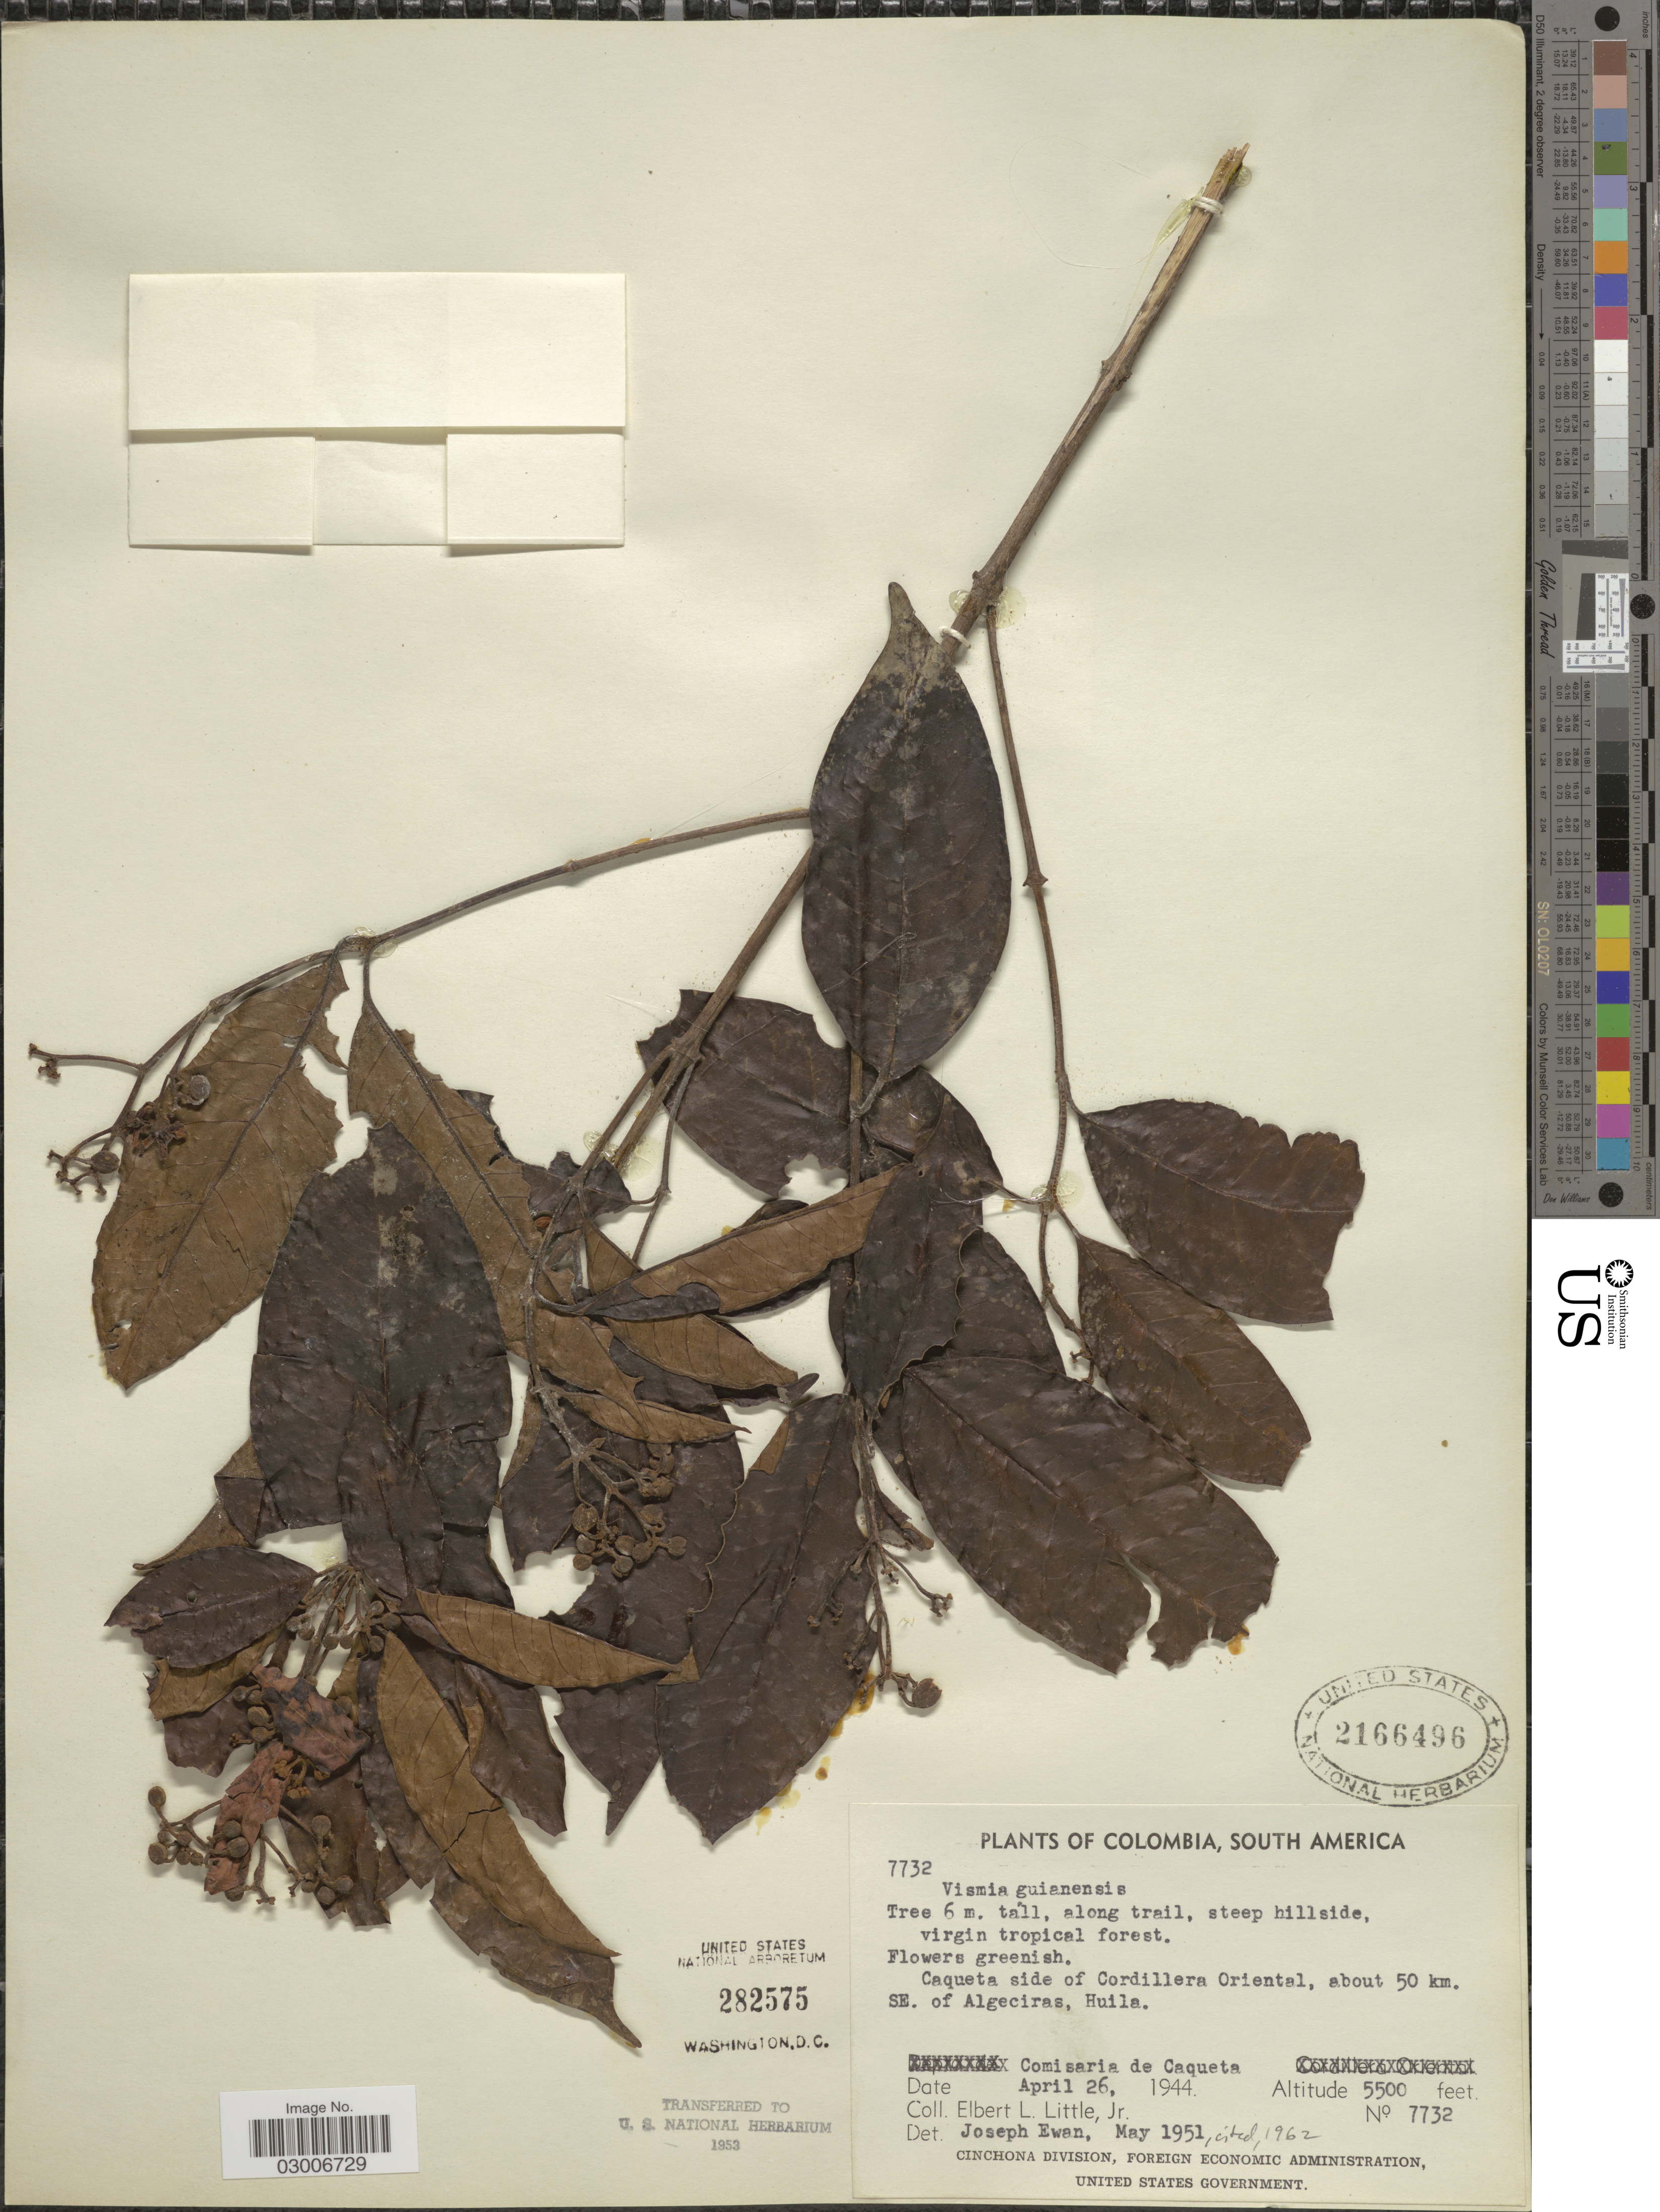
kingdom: Plantae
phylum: Tracheophyta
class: Magnoliopsida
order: Malpighiales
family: Hypericaceae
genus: Vismia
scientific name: Vismia guianensis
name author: (Aubl.) Pers.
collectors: E. L. Little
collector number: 7732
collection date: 1951-05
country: Colombia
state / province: Caquetá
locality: Caqueta side of Cordillera Oriental, about 50 km. SE. of Algeciras, Huila, Comisaria de Caqueta.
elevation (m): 1676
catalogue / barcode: US 2166496